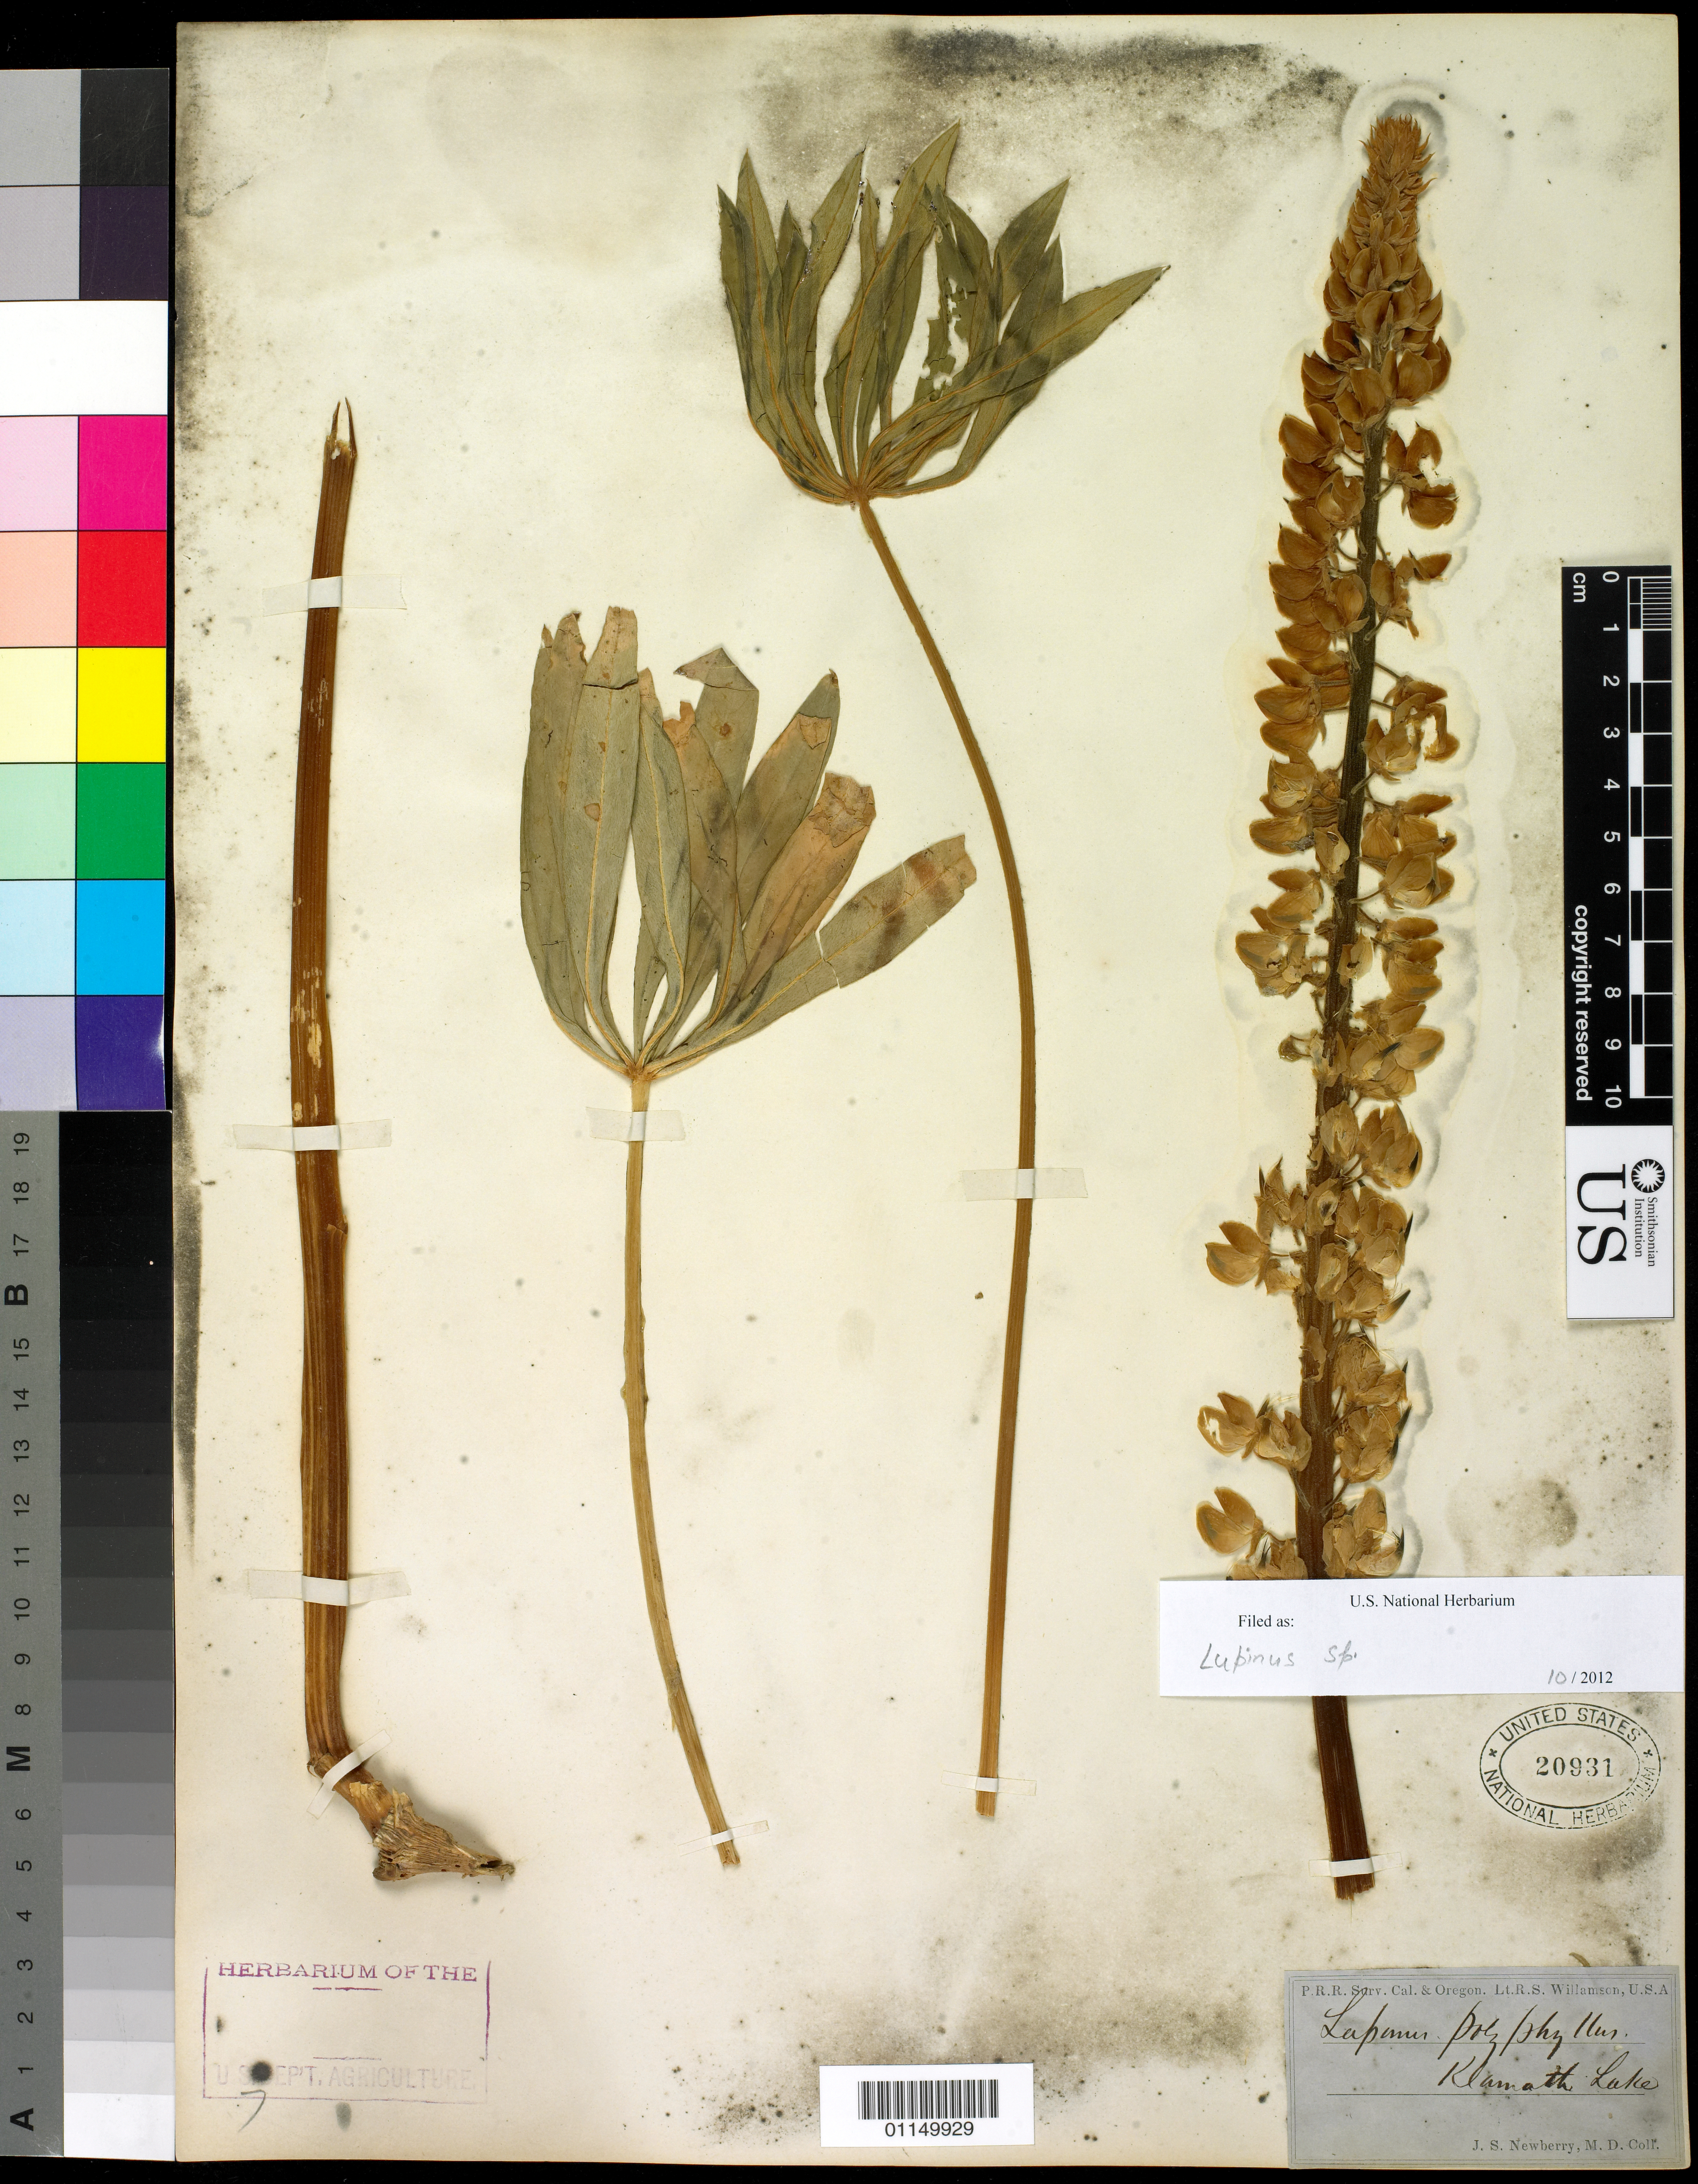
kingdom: Plantae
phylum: Tracheophyta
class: Magnoliopsida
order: Fabales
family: Fabaceae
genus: Lupinus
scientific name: Lupinus sp.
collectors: J. S. Newberry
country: United States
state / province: Oregon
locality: Klamath Lake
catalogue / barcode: US 20931